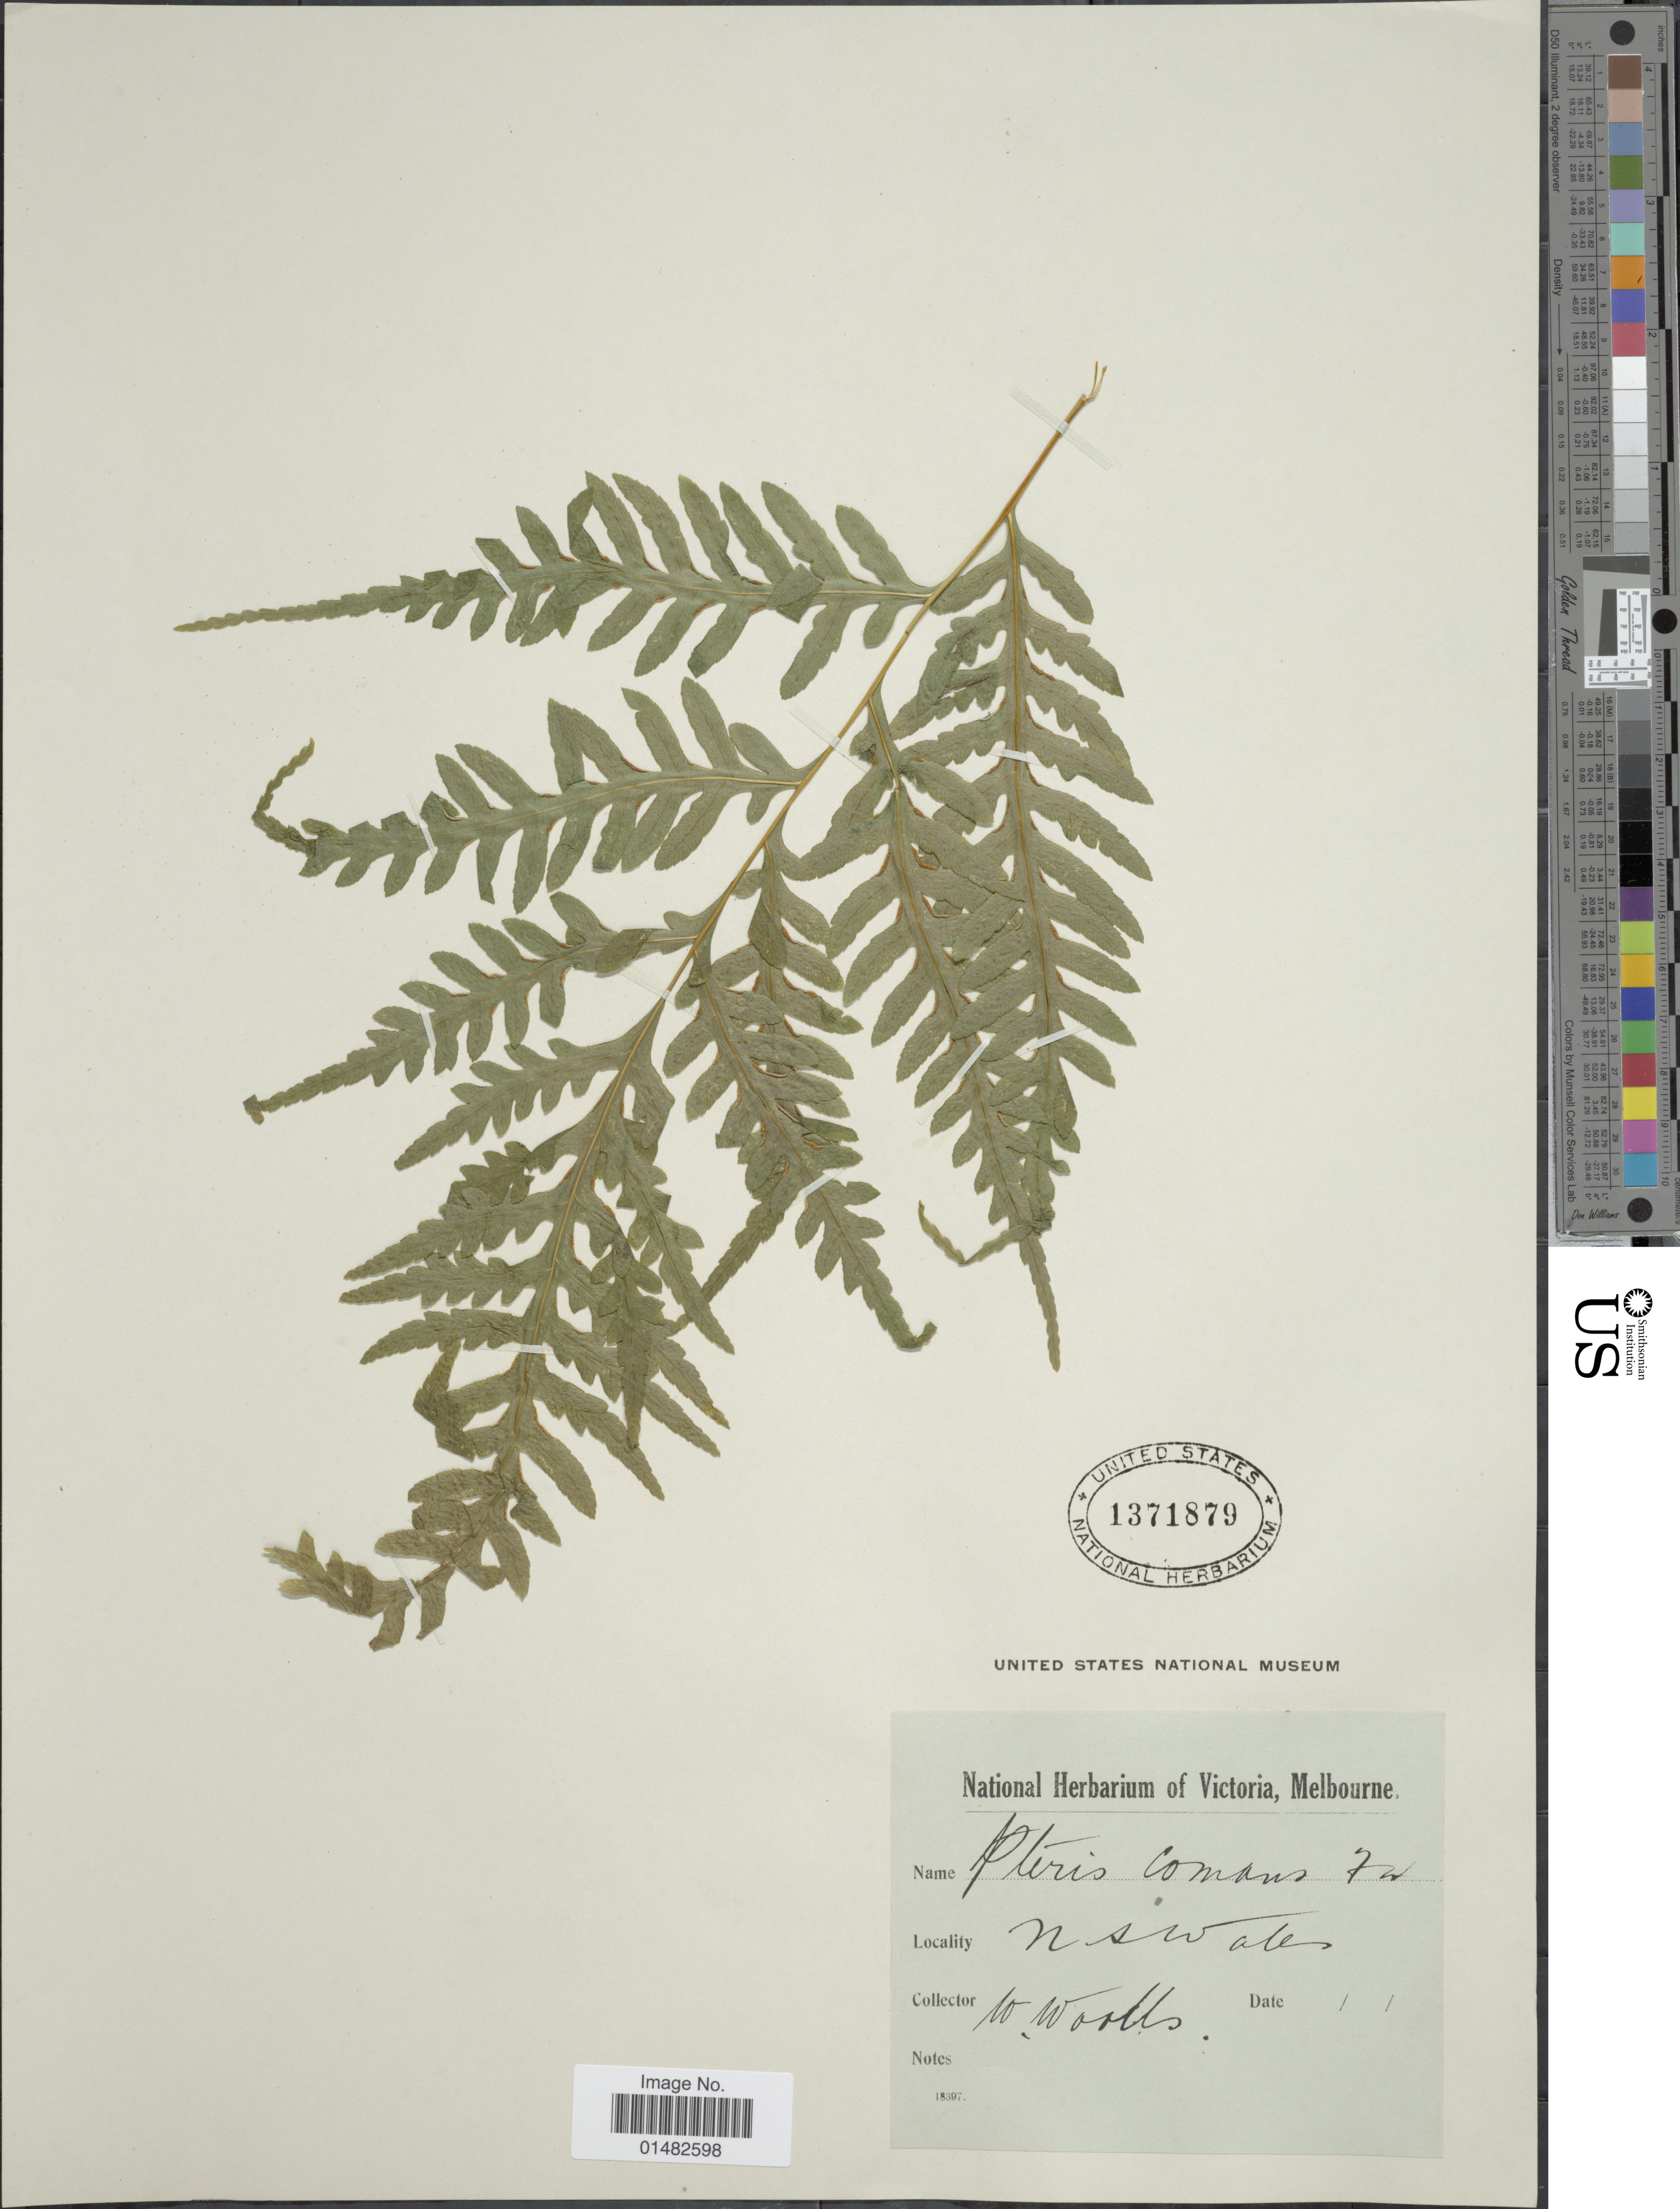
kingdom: Plantae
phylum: Tracheophyta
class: Polypodiopsida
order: Polypodiales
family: Pteridaceae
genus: Pteris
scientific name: Pteris comans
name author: G. Forst.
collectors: W. Wools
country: Australia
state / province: New South Wales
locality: NSWales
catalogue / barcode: US 1371879